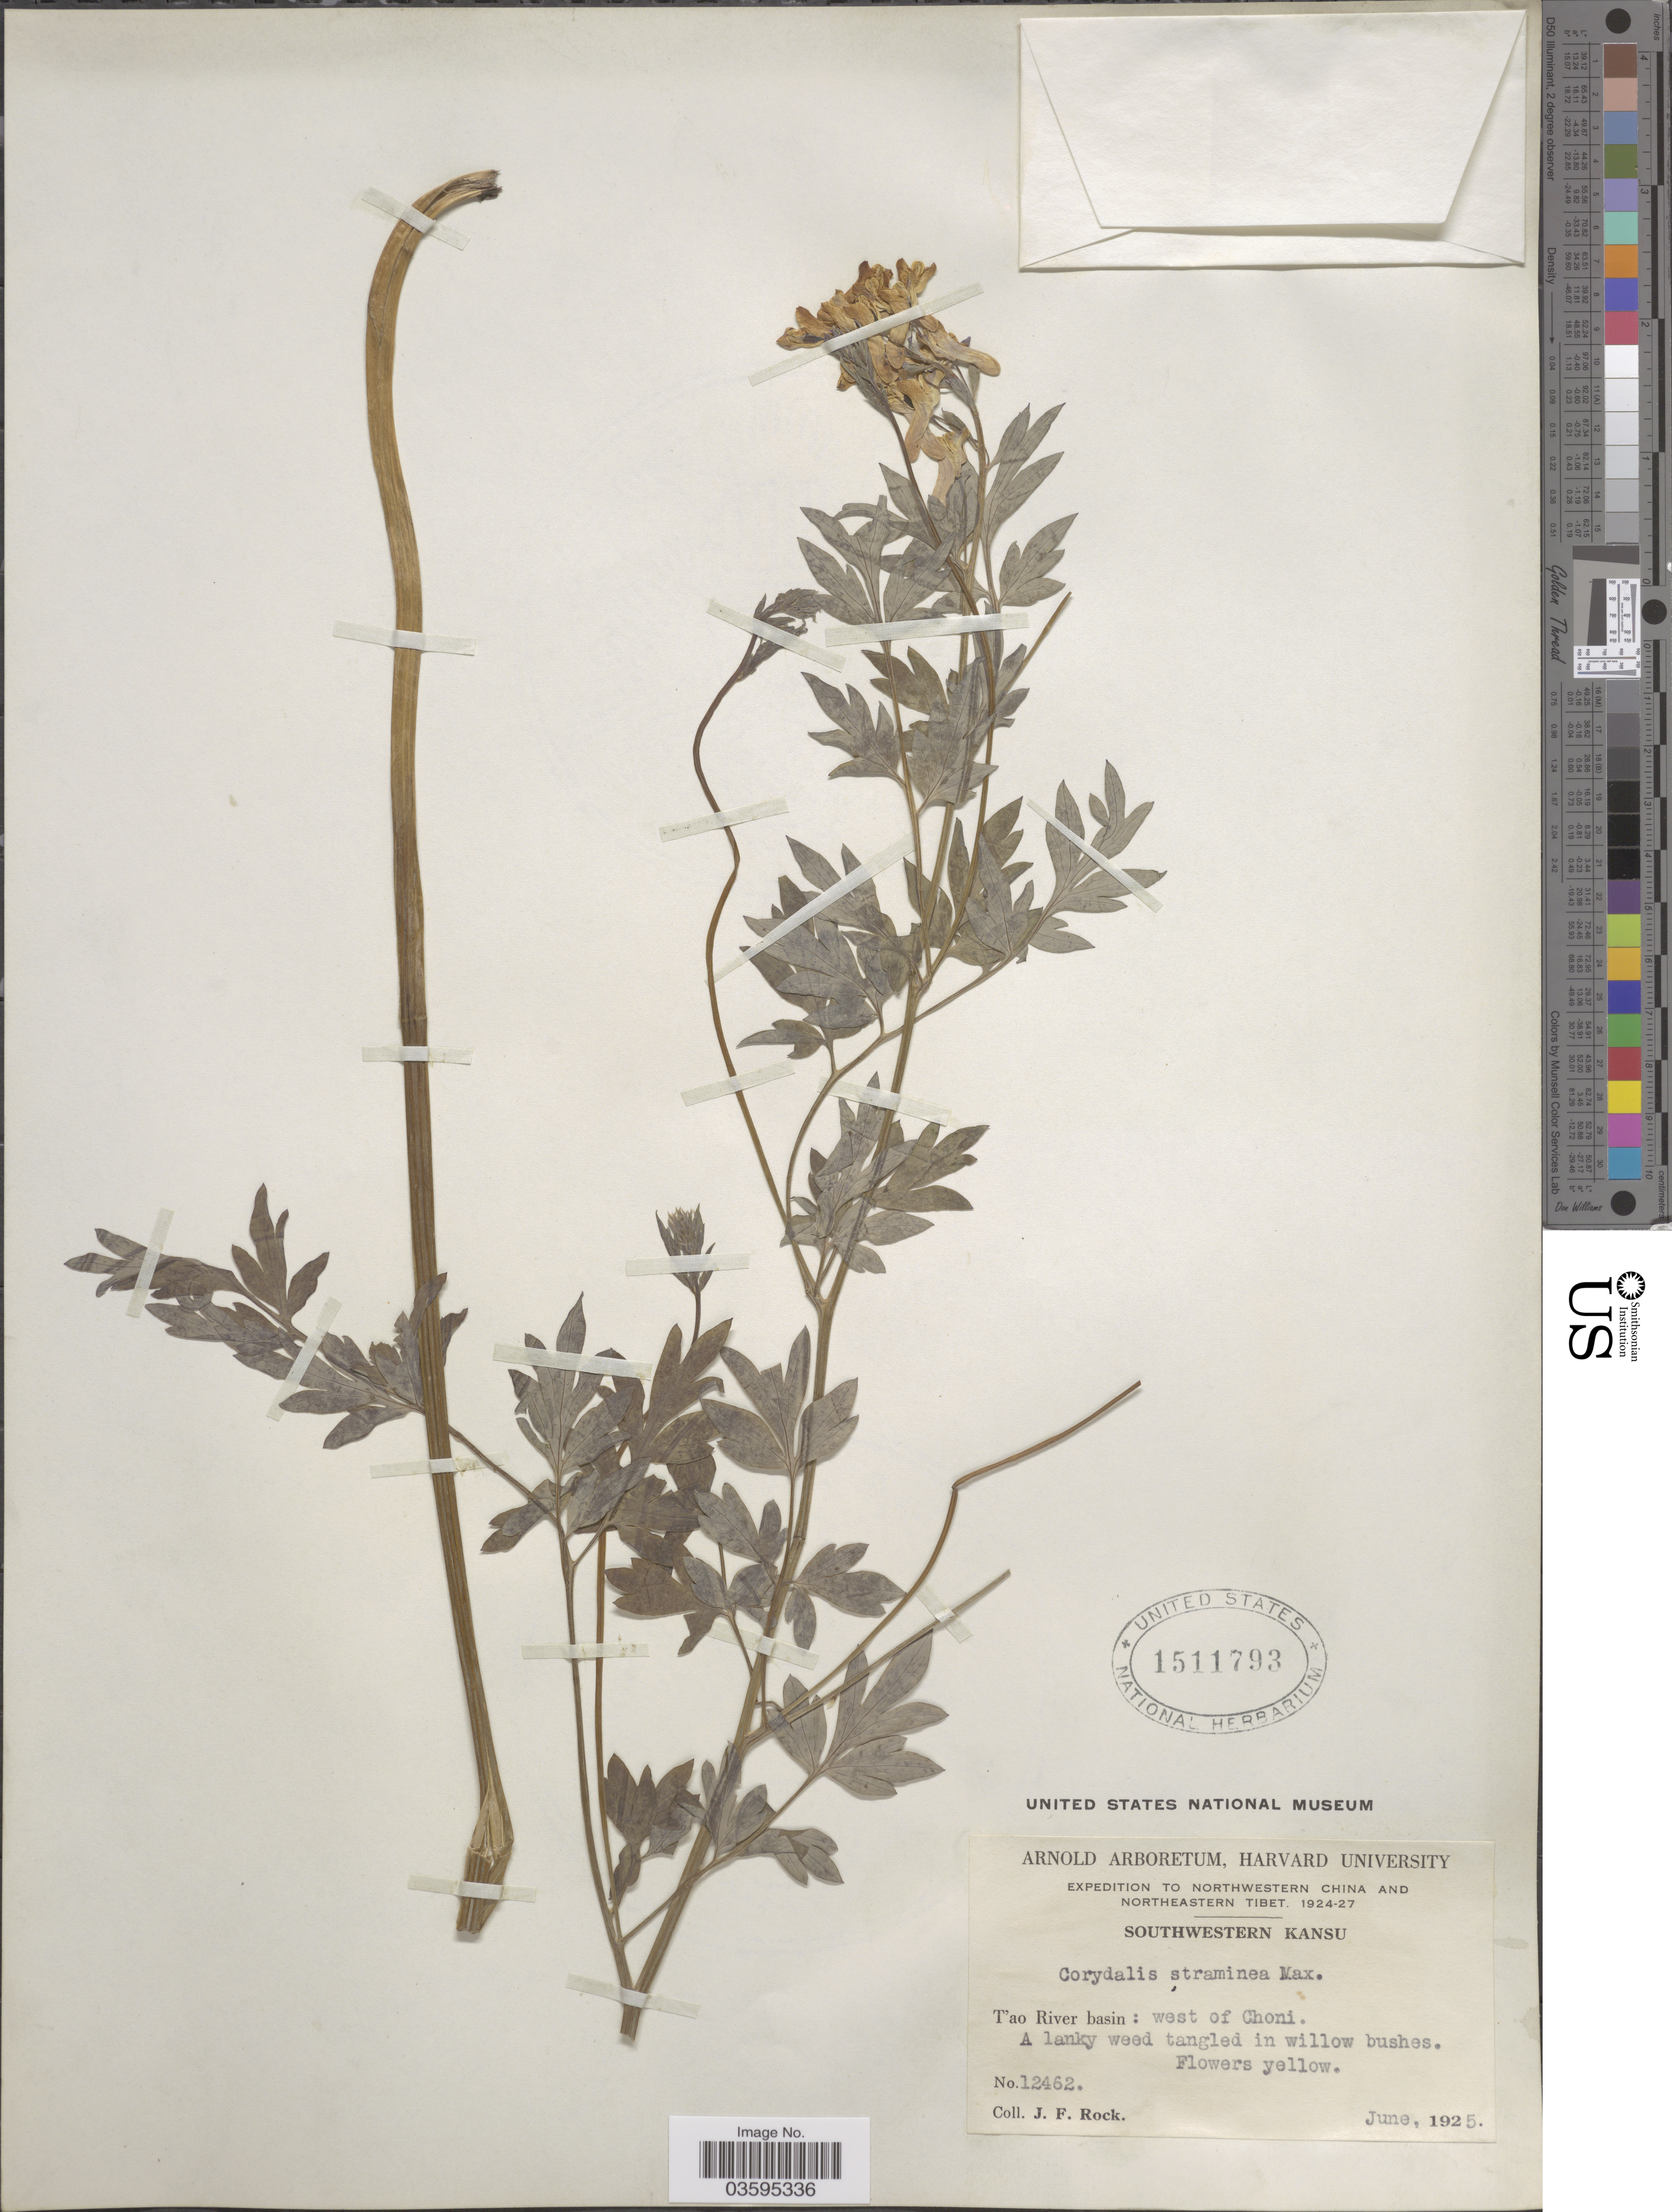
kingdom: Plantae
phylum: Tracheophyta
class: Magnoliopsida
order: Ranunculales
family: Papaveraceae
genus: Corydalis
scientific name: Corydalis straminea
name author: Maxim. ex Hemsl.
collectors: J. Rock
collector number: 12462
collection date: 1925-06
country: China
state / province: Gansu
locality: Northwestern China. Southwestern Kansu. T'ao River basin: west of Choni.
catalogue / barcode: US 1511793